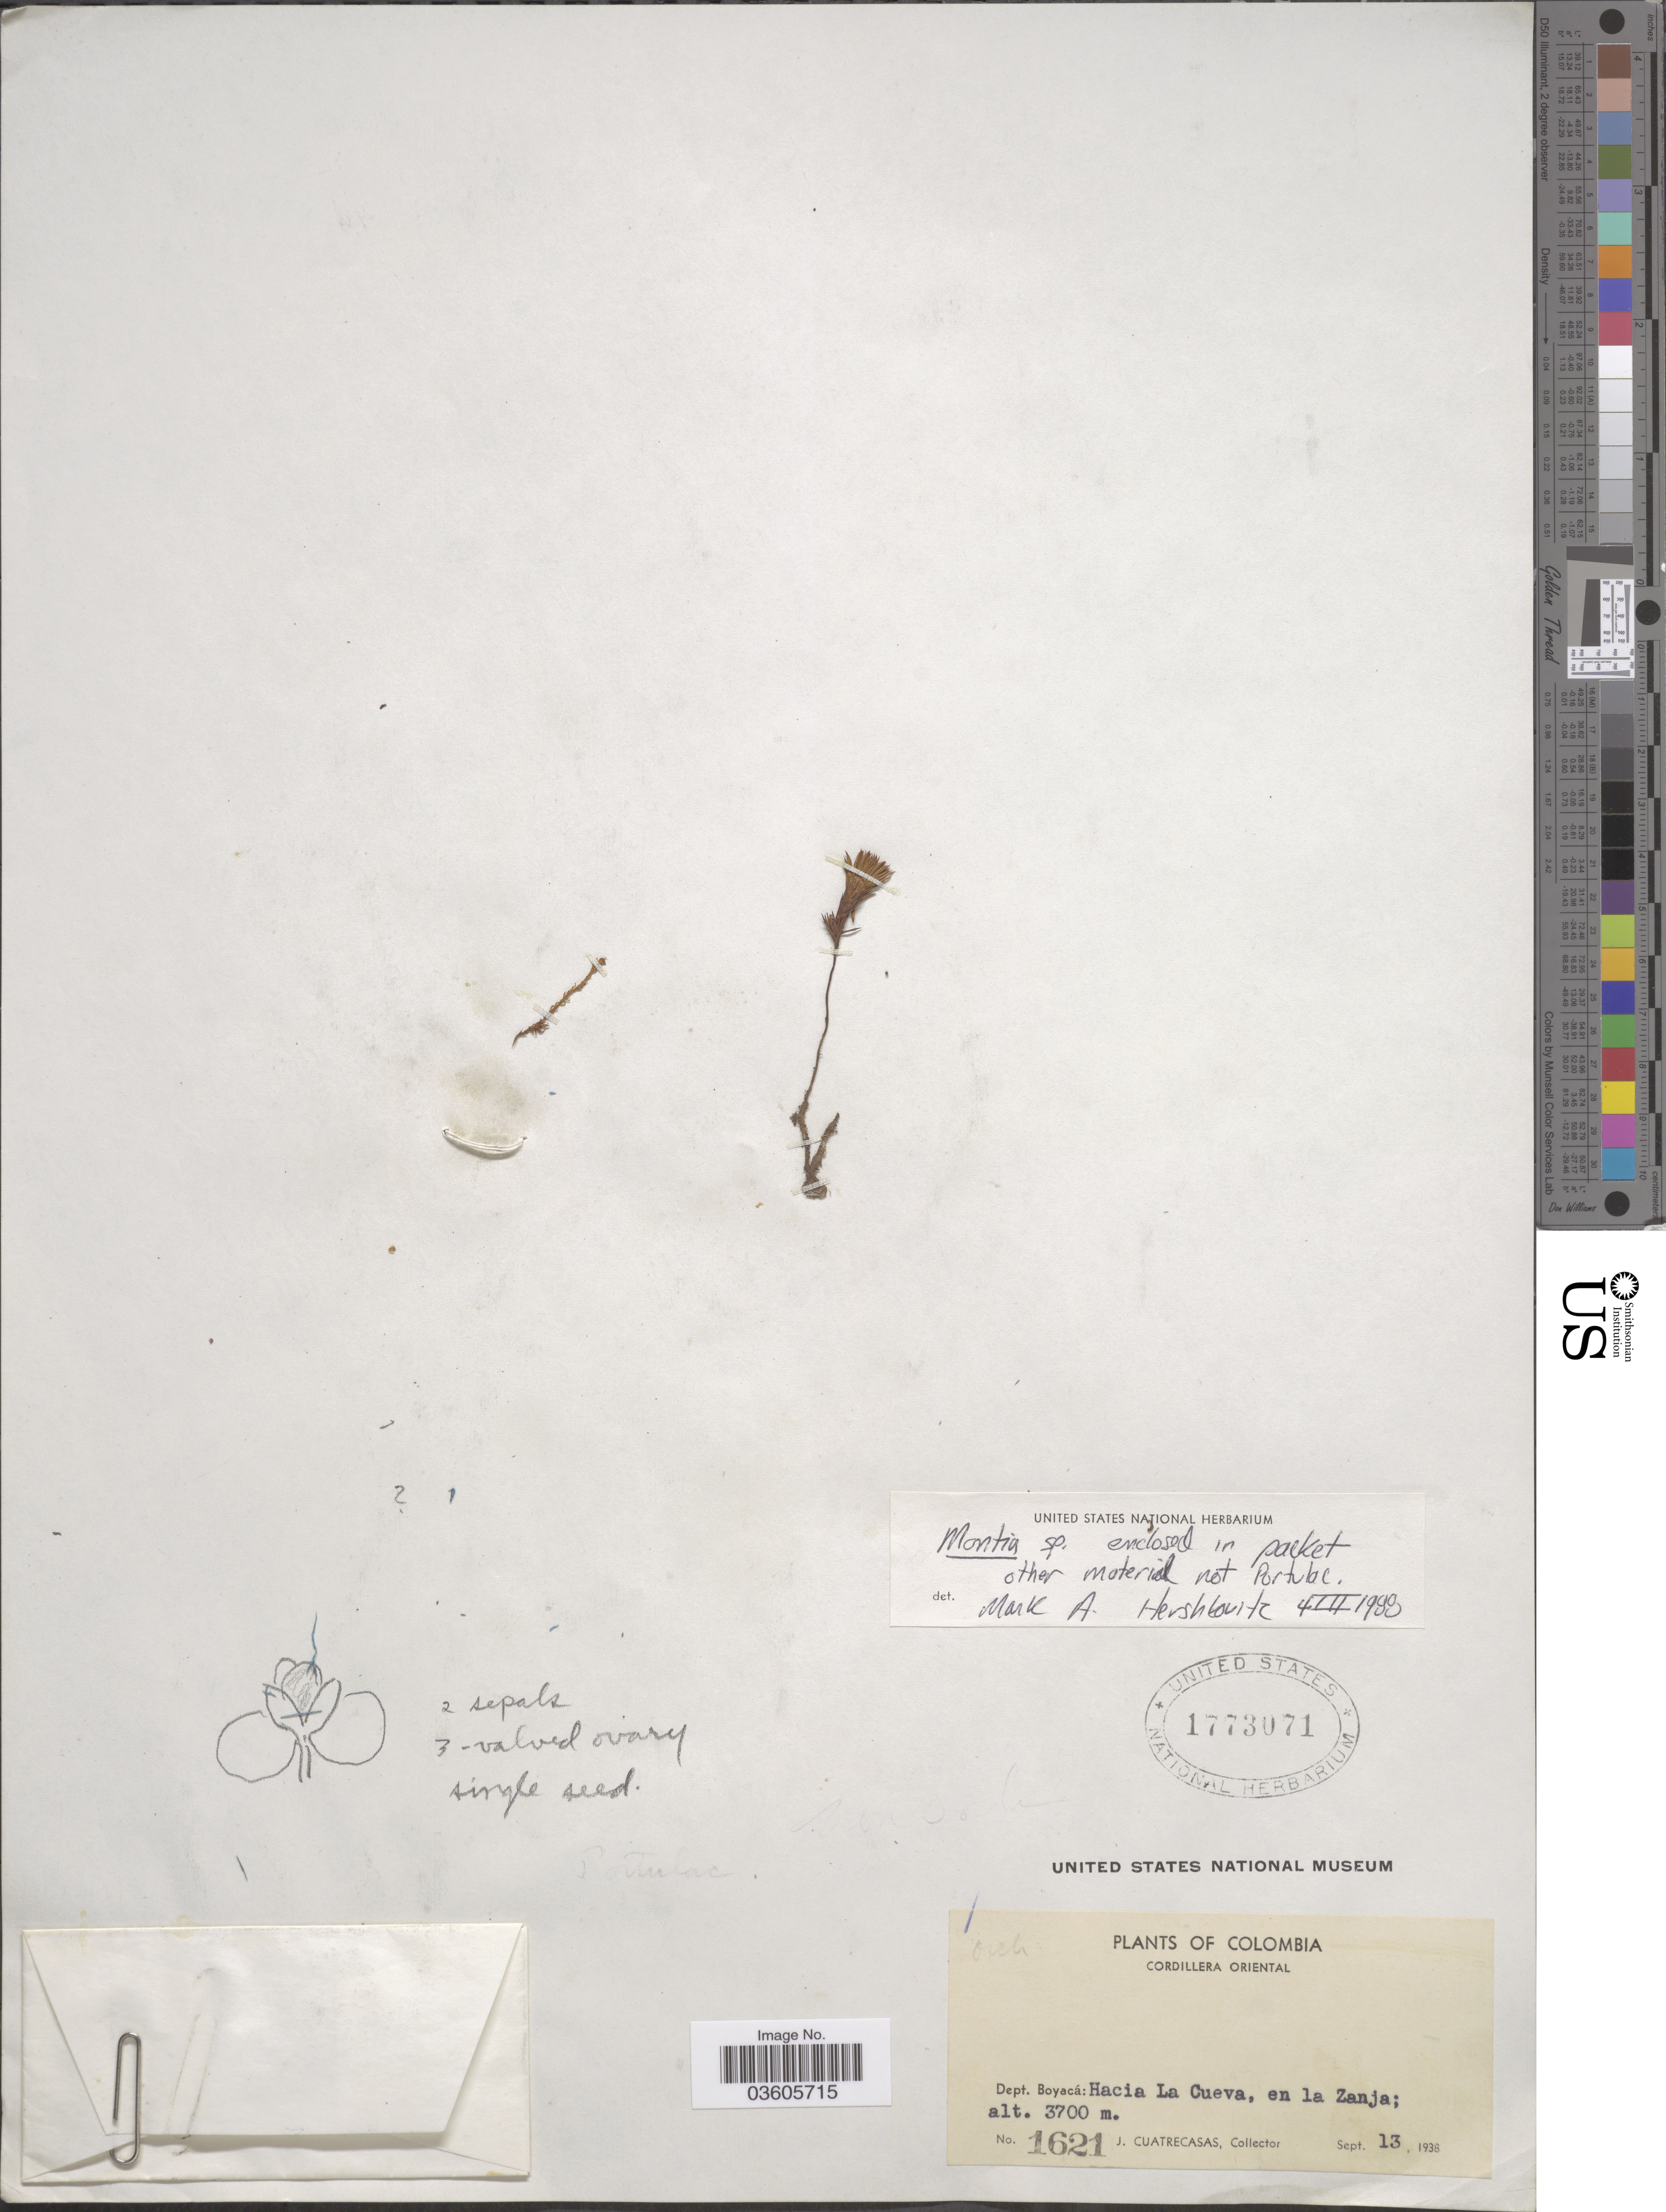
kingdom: Plantae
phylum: Tracheophyta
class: Magnoliopsida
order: Caryophyllales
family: Montiaceae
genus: Montia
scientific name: Montia sp.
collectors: J. Cuatrecasas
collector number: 1621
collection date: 1938-09-13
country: Colombia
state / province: Boyacá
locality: Cordillera Oriental. Dept. Boyacá: Hacia La Cueva, en la Zanja.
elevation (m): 3700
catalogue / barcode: US 1773071